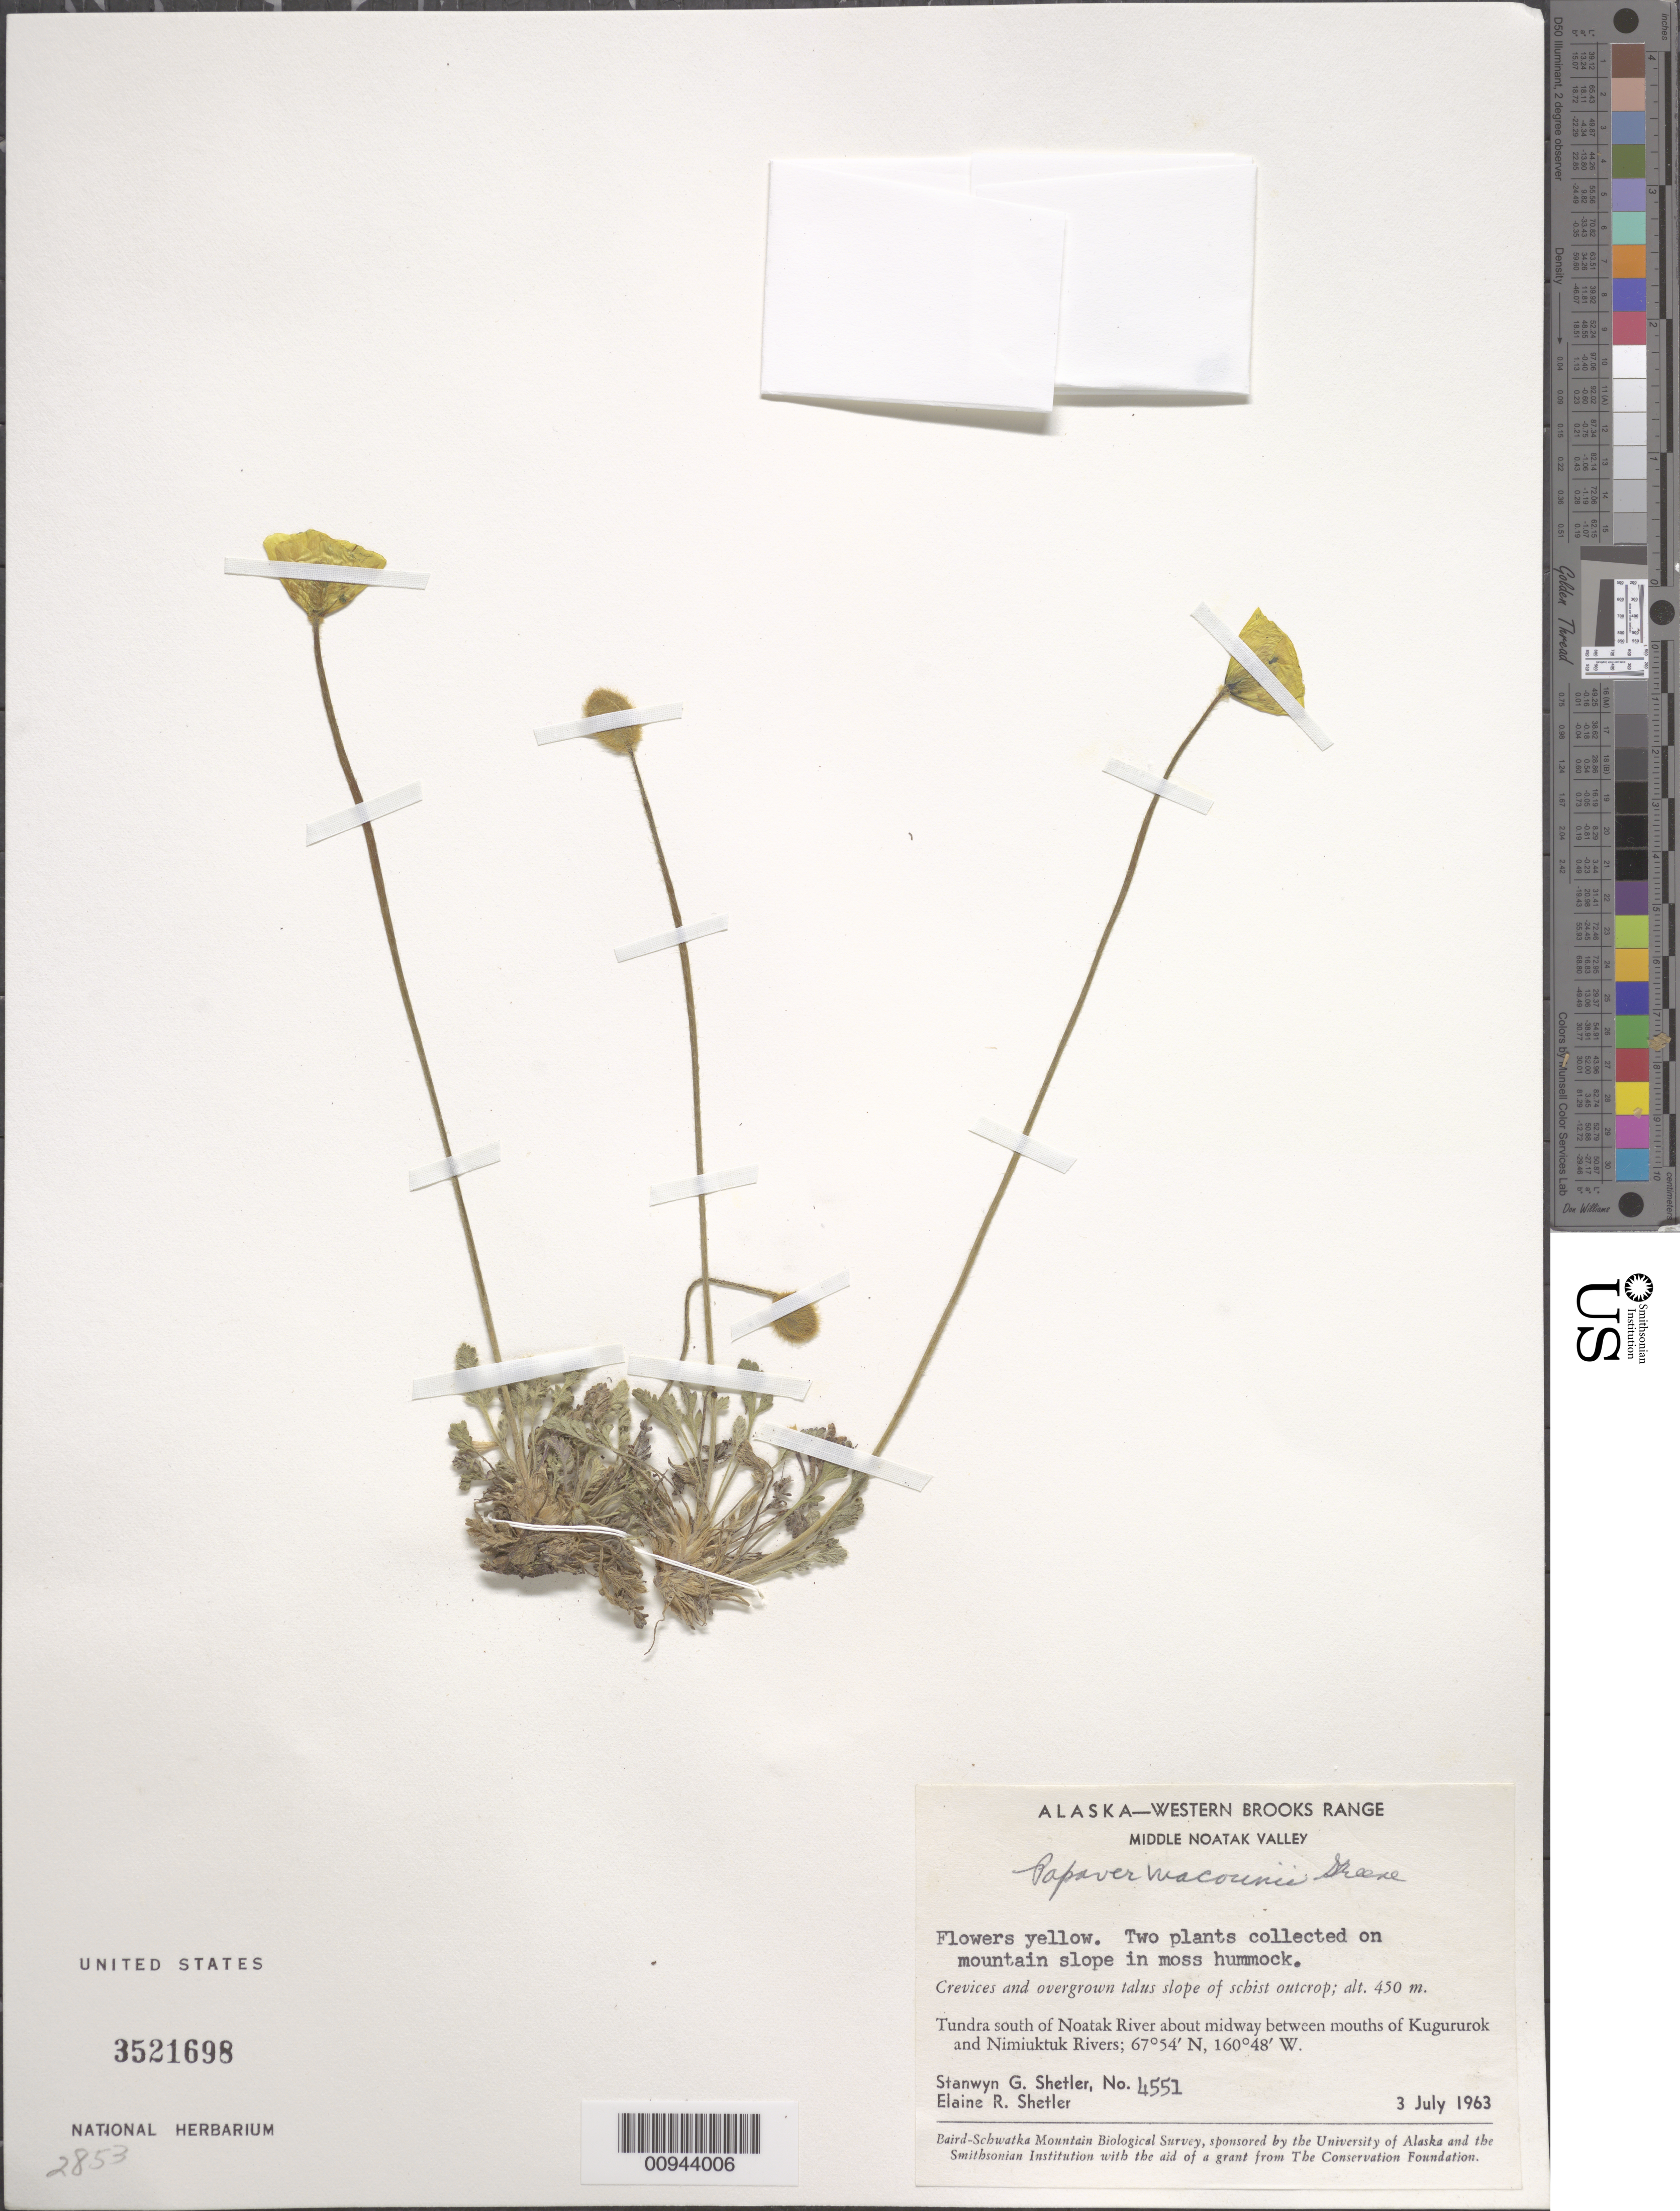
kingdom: Plantae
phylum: Tracheophyta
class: Magnoliopsida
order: Ranunculales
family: Papaveraceae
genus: Papaver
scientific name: Papaver macounii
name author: Greene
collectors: S. Shetler & E. R. Shetler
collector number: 4551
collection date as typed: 03 Jul 1963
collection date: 1963-07-03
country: United States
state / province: Alaska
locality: S of Noatak River about midway between mouths of Kugururok and Nimiuktuk Rivers. Western Brooks Range, Middle Noatak Valley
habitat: Tundra. Crevices and overgrown talus slope of schist outcrop. On mountain slope in moss hummock.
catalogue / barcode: US 3521698